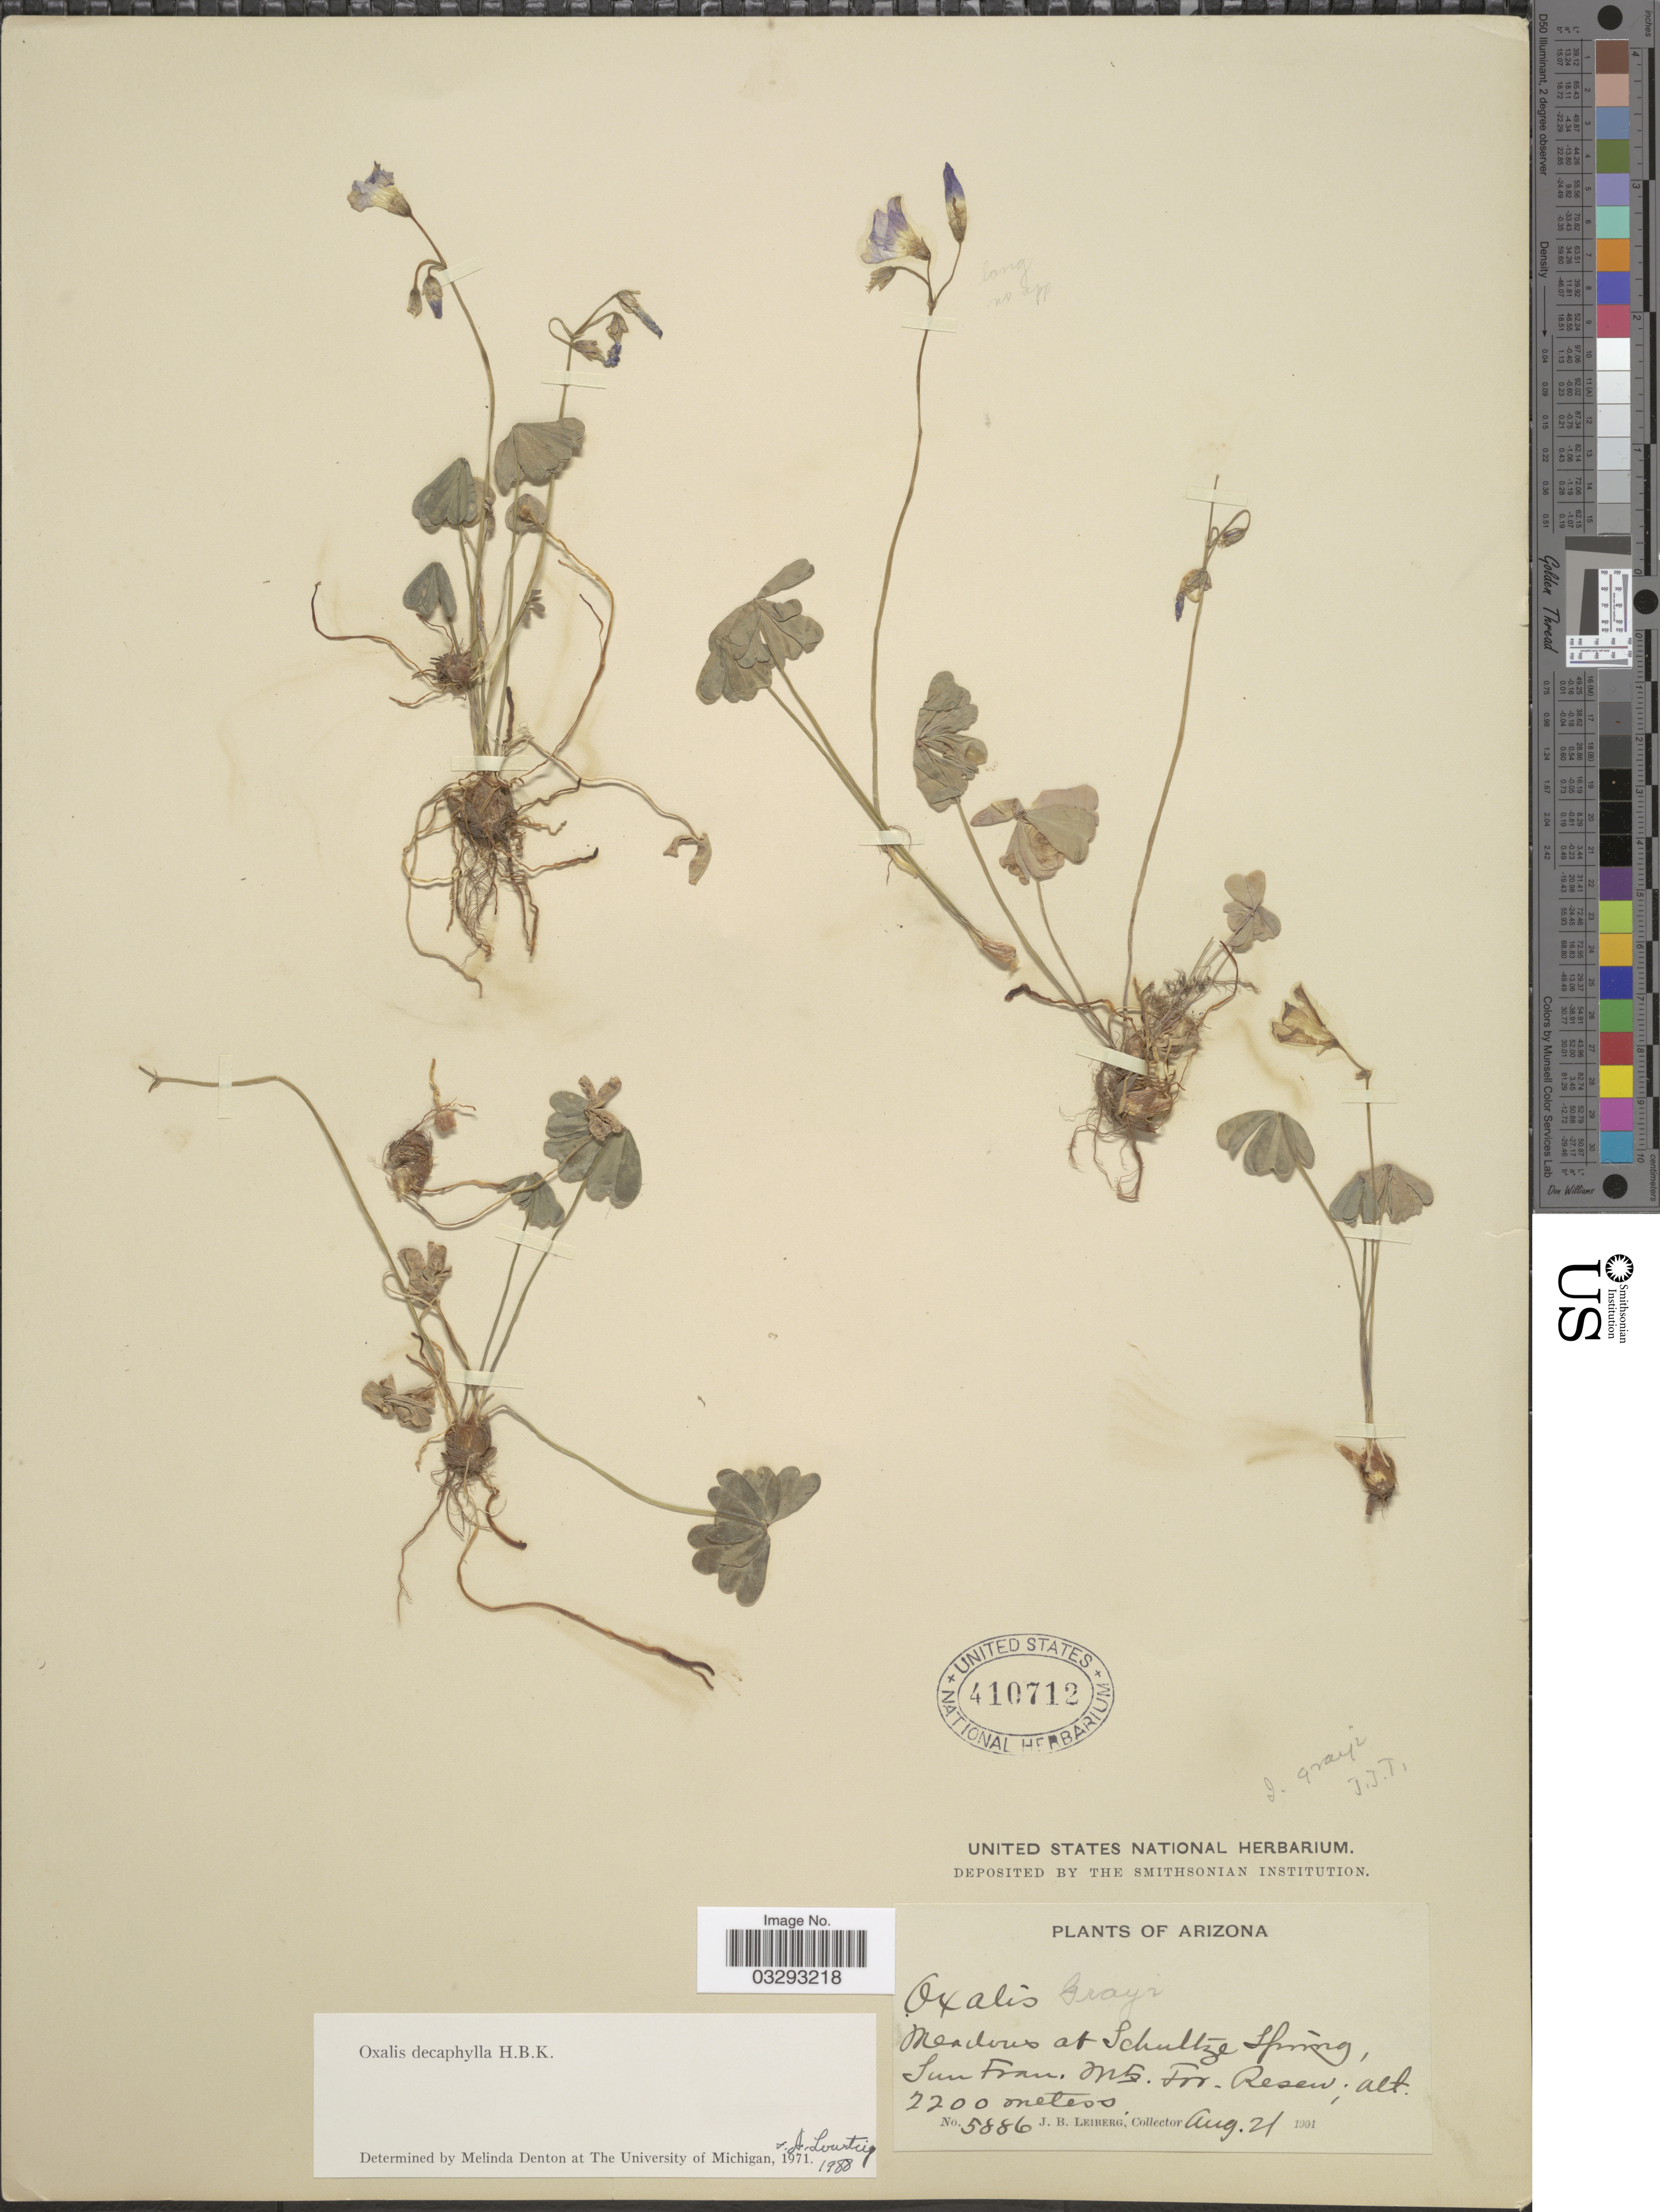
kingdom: Plantae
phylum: Tracheophyta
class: Magnoliopsida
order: Oxalidales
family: Oxalidaceae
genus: Oxalis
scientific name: Oxalis decaphylla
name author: Kunth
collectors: J. B. Leiberg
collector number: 5886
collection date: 1901-08-21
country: United States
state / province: Arizona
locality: Meadows at Schultze Spring, San Fran. Mts. For. Resev.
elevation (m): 2200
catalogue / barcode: US 410712